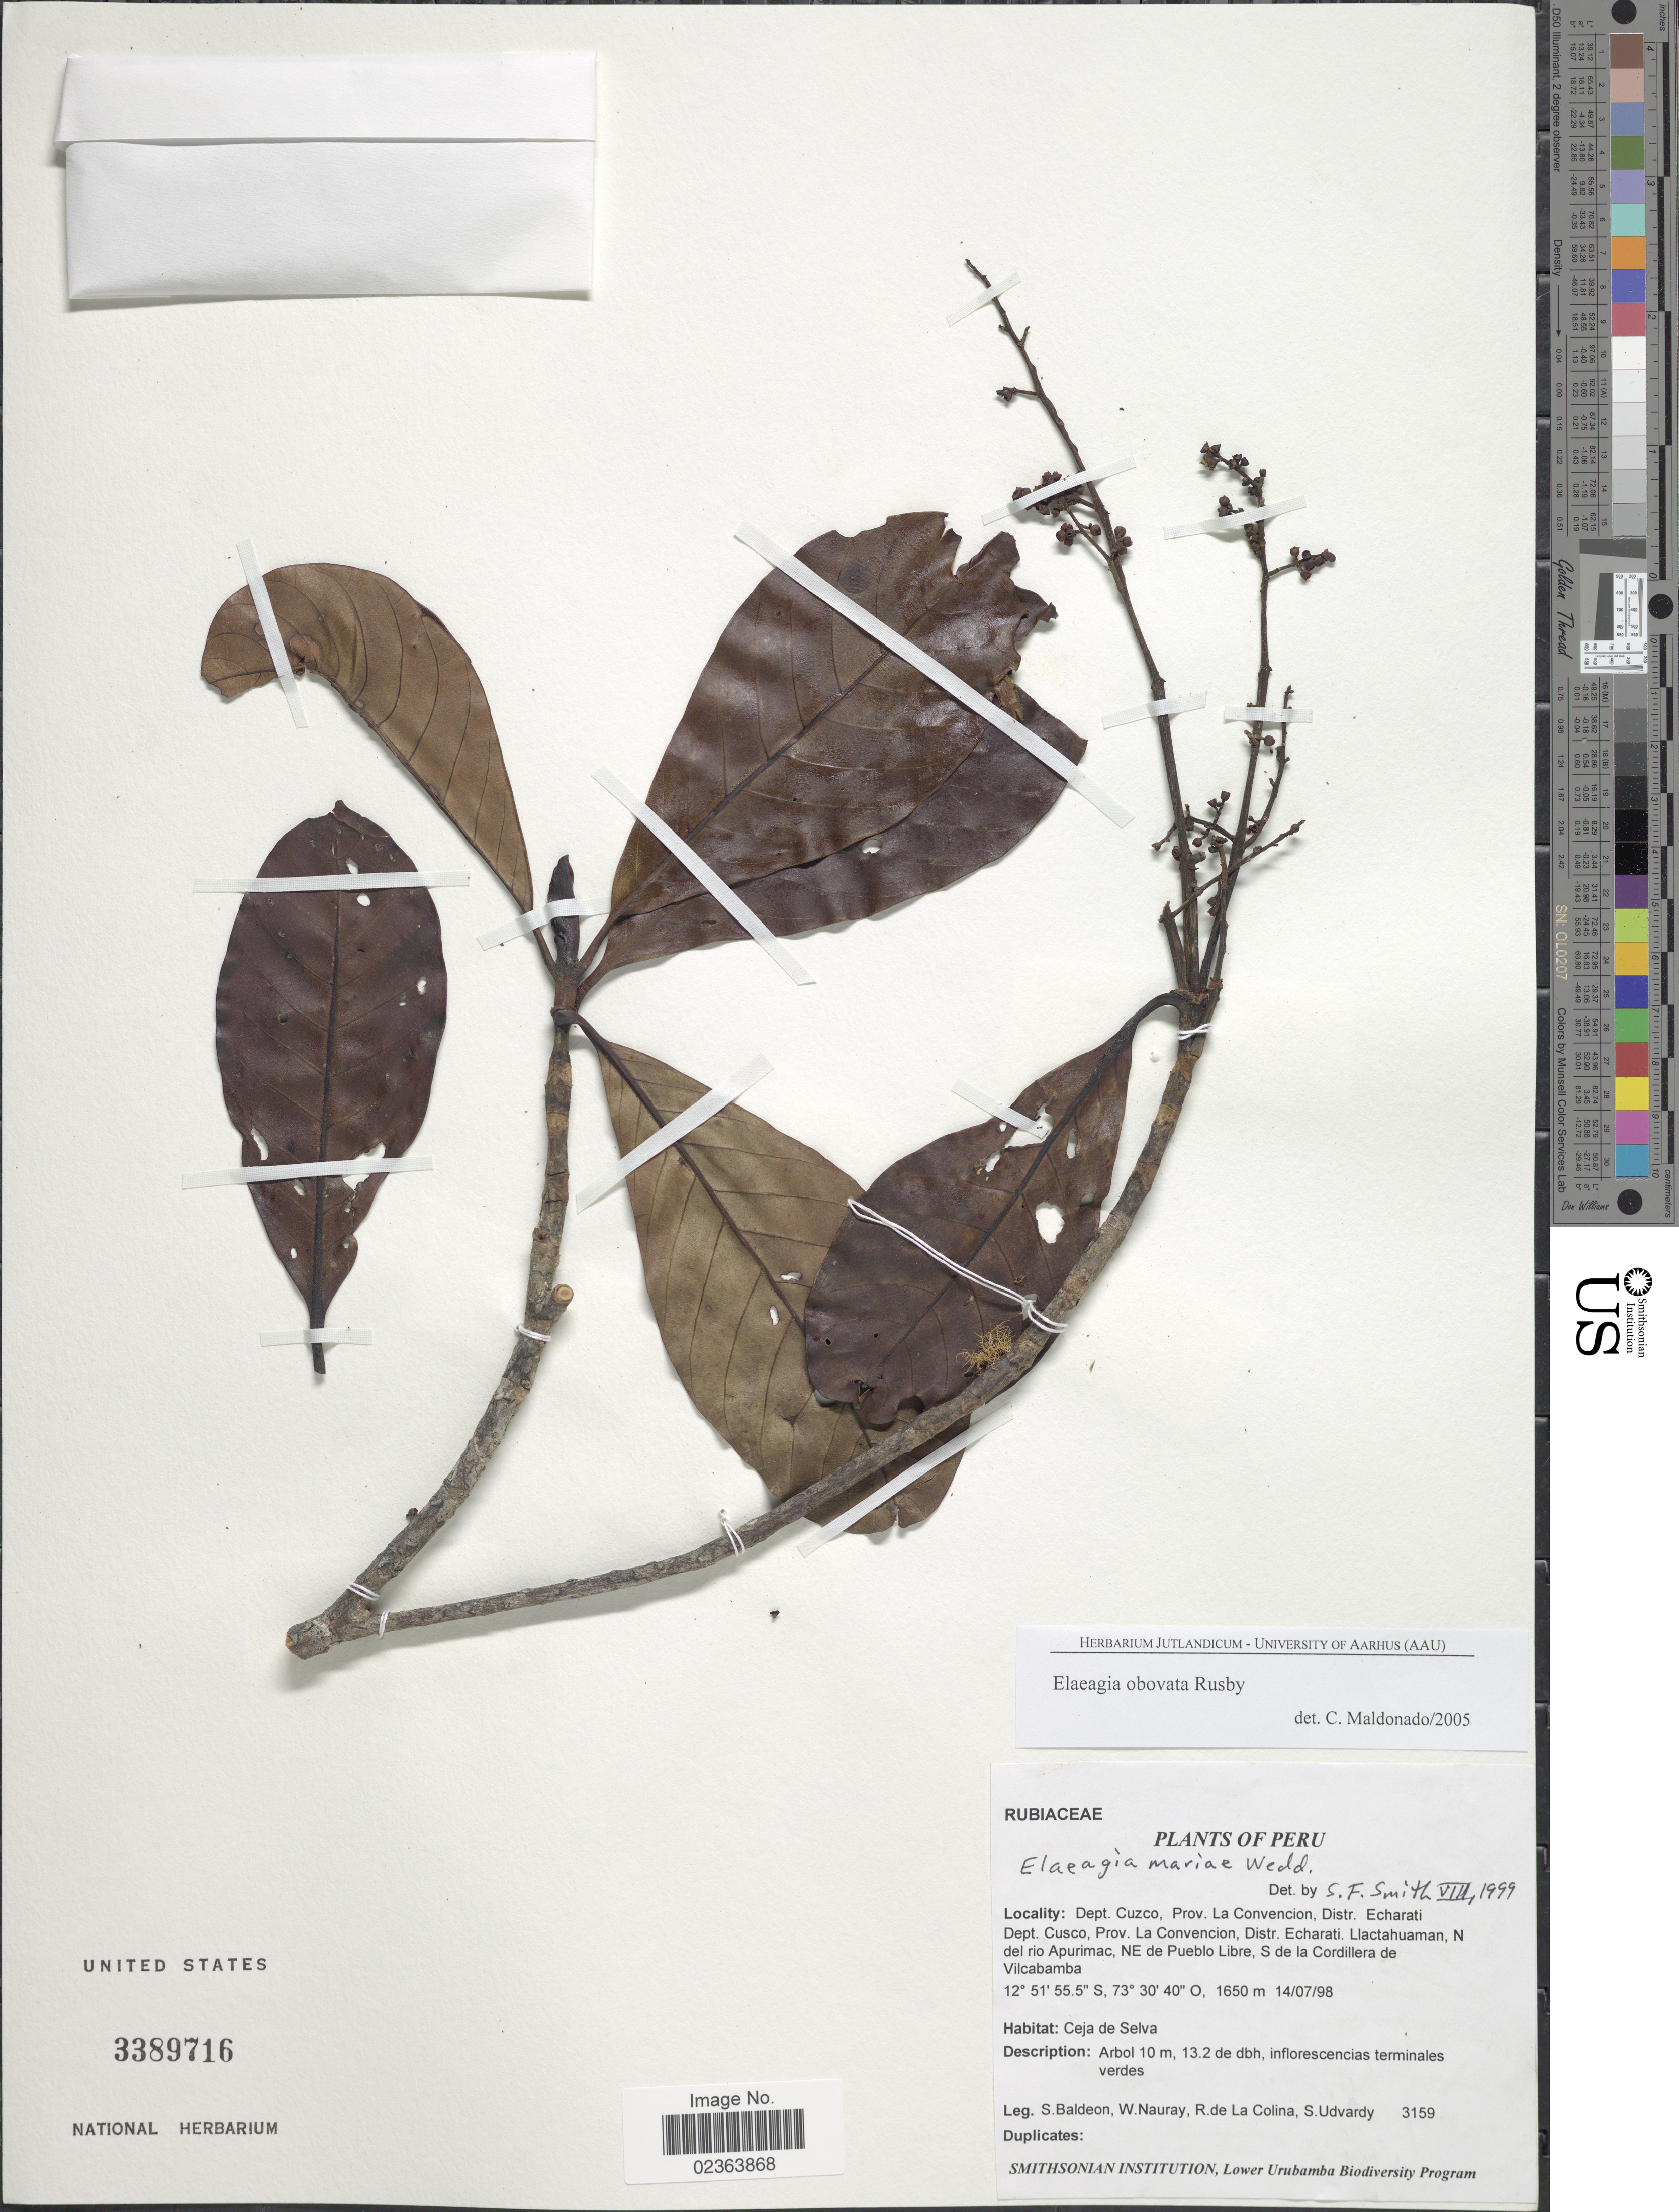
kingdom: Plantae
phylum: Tracheophyta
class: Magnoliopsida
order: Gentianales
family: Rubiaceae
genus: Elaeagia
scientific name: Elaeagia obovata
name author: Rusby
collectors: S. Baldeon, W. Nauray, R. de La Colina & S. Udvardy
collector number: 3159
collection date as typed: Transcribed d/m/y: 14/7/98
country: Peru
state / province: Cusco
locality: Dept. Cuzco, Prov. La Convencion, Distr. Echarati Dept. Cusco, prov. La Convencion, Distr. Echarati, Llactahuaman, N del rio Apurimac, NE de Pueblo Libre, S de la Cordillera de Vilcabamba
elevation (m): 1650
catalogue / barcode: US 3389716